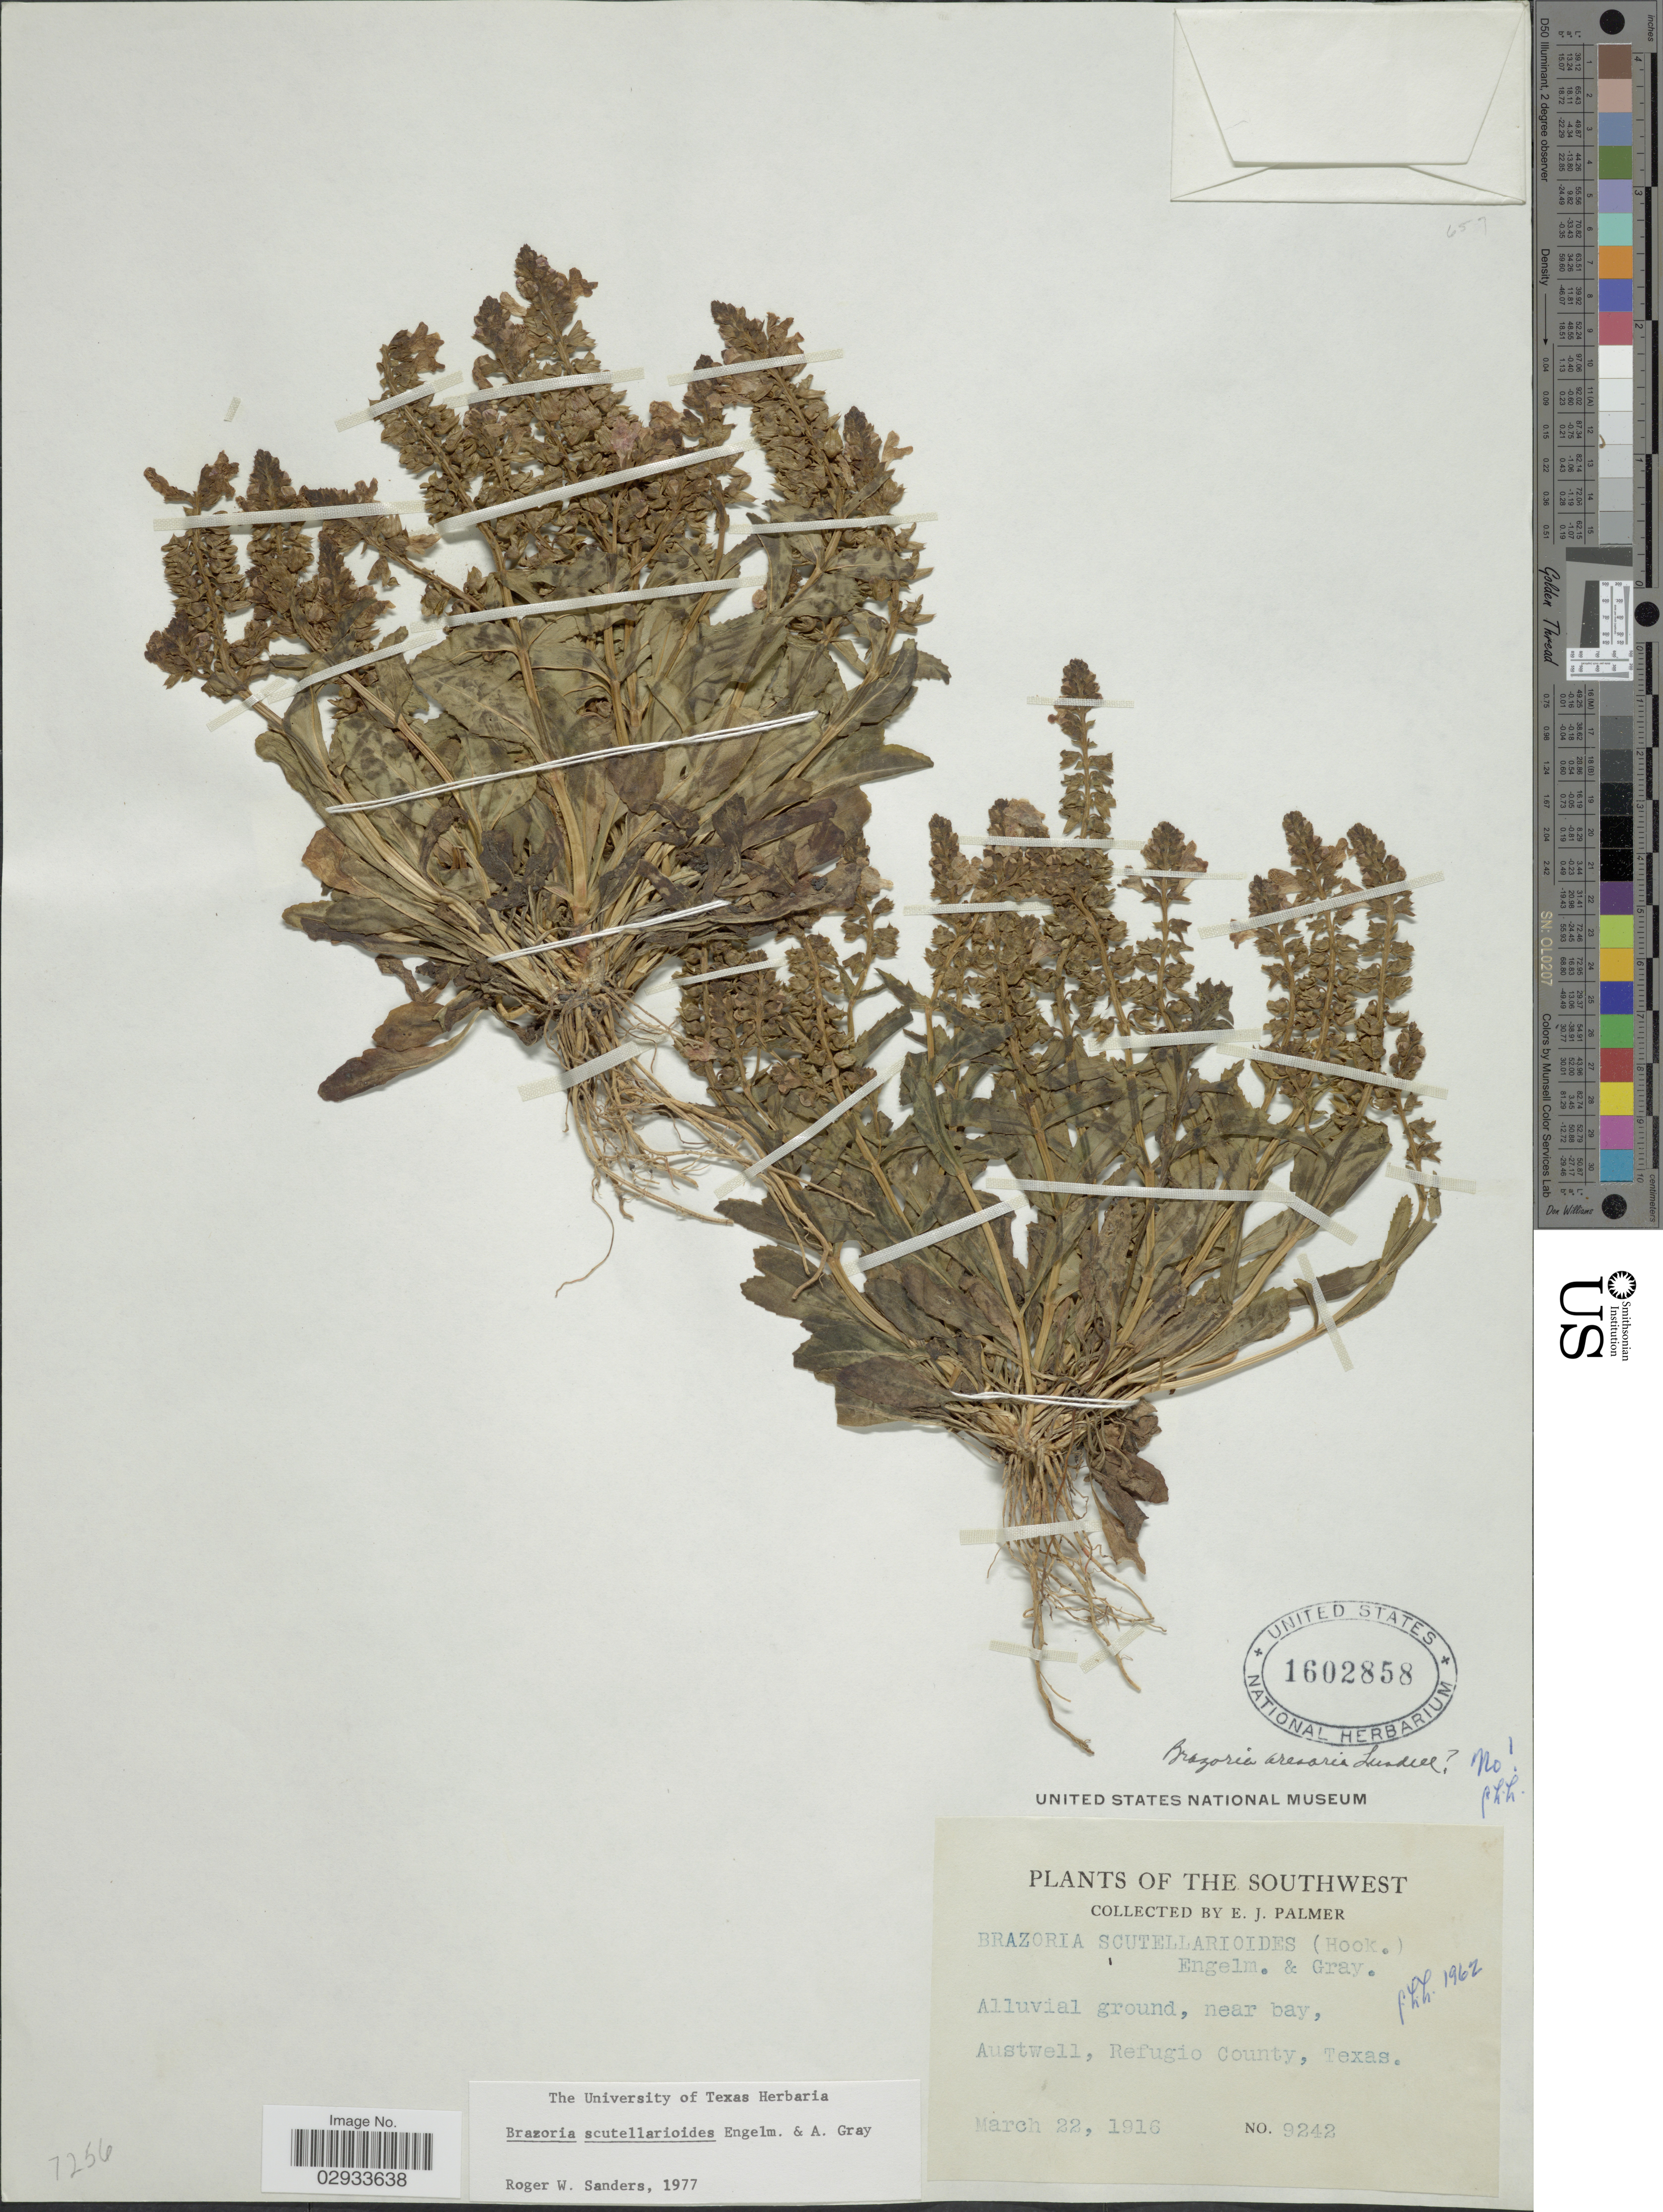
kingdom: Plantae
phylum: Tracheophyta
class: Magnoliopsida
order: Lamiales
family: Lamiaceae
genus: Brazoria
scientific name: Brazoria scutellarioides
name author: Engelm. & A. Gray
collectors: E. J. Palmer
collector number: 9242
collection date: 1916-03-22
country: United States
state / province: Texas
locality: The Southwest, Alluvial ground, near bay, Austwell, Refugio County, Texas.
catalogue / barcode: US 1602858